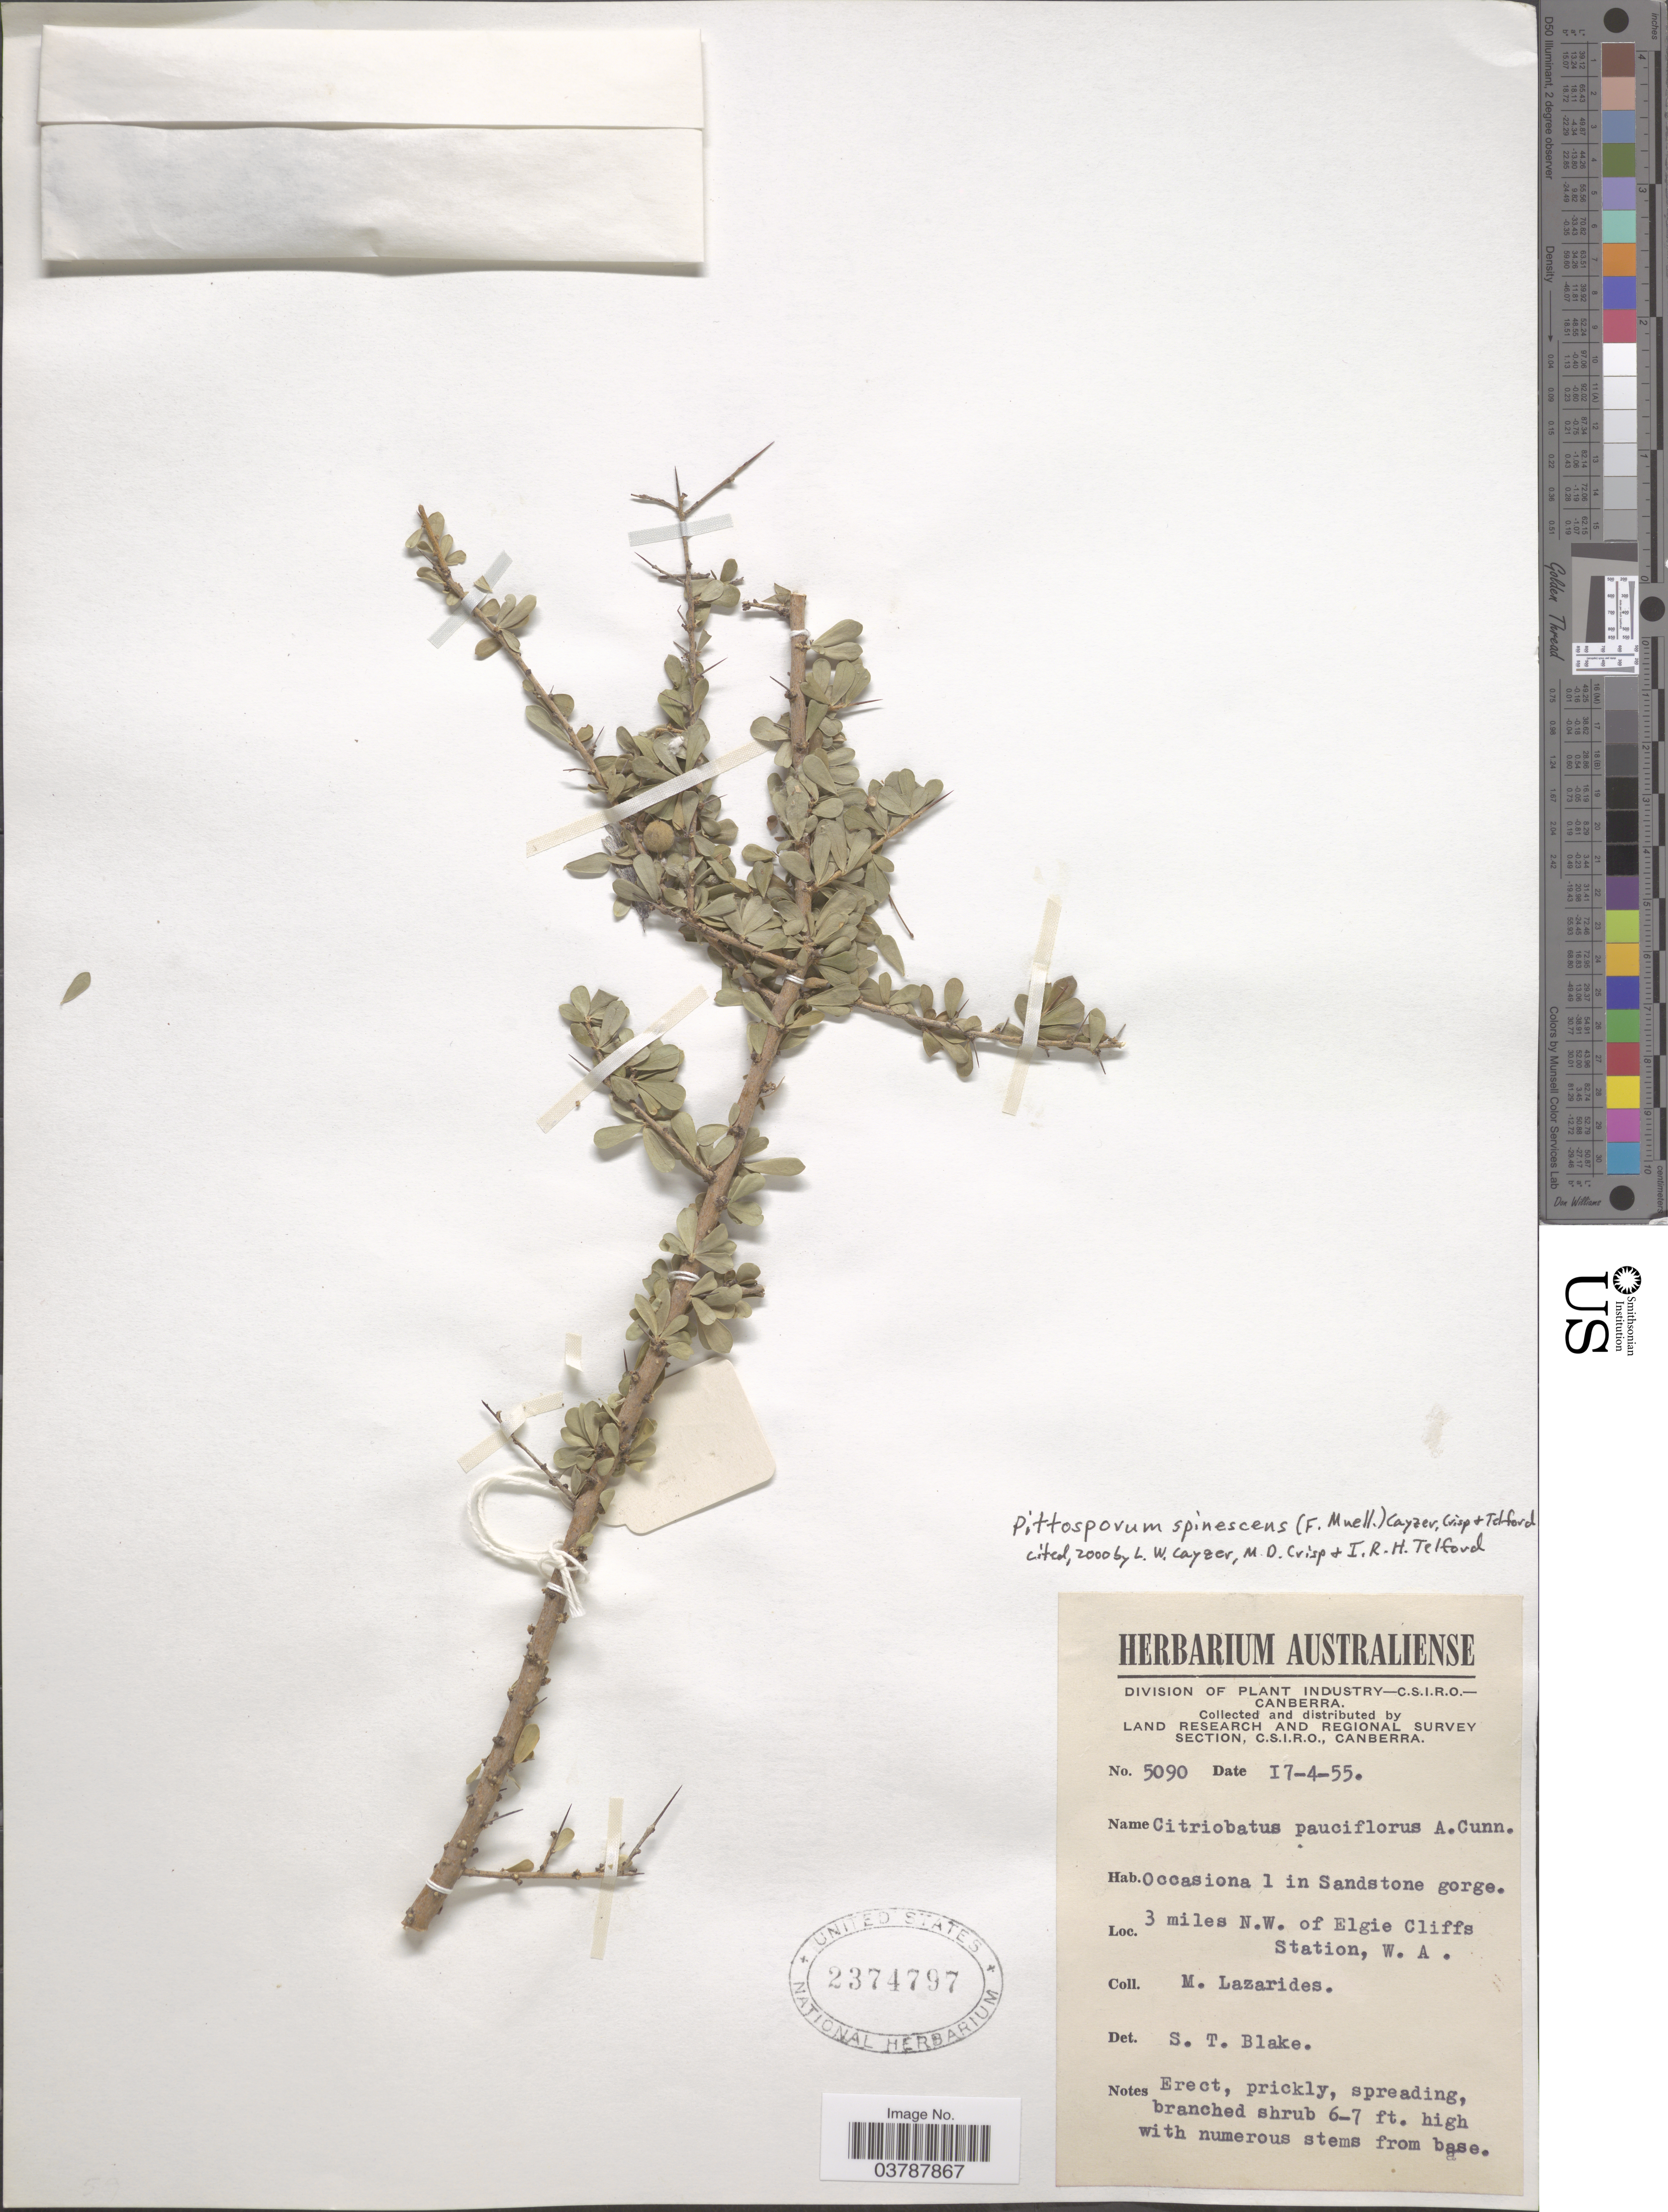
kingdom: Plantae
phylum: Tracheophyta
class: Magnoliopsida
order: Apiales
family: Pittosporaceae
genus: Pittosporum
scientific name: Pittosporum spinescens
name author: (F. Muell.) L.W. Cayzer et al.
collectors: M. Lazarides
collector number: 5090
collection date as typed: Transcribed d/m/y: 17/4/55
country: Australia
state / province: Western Australia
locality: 3 miles N.W. of Elgie Cliffs Station, W.A.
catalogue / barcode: US 2374797